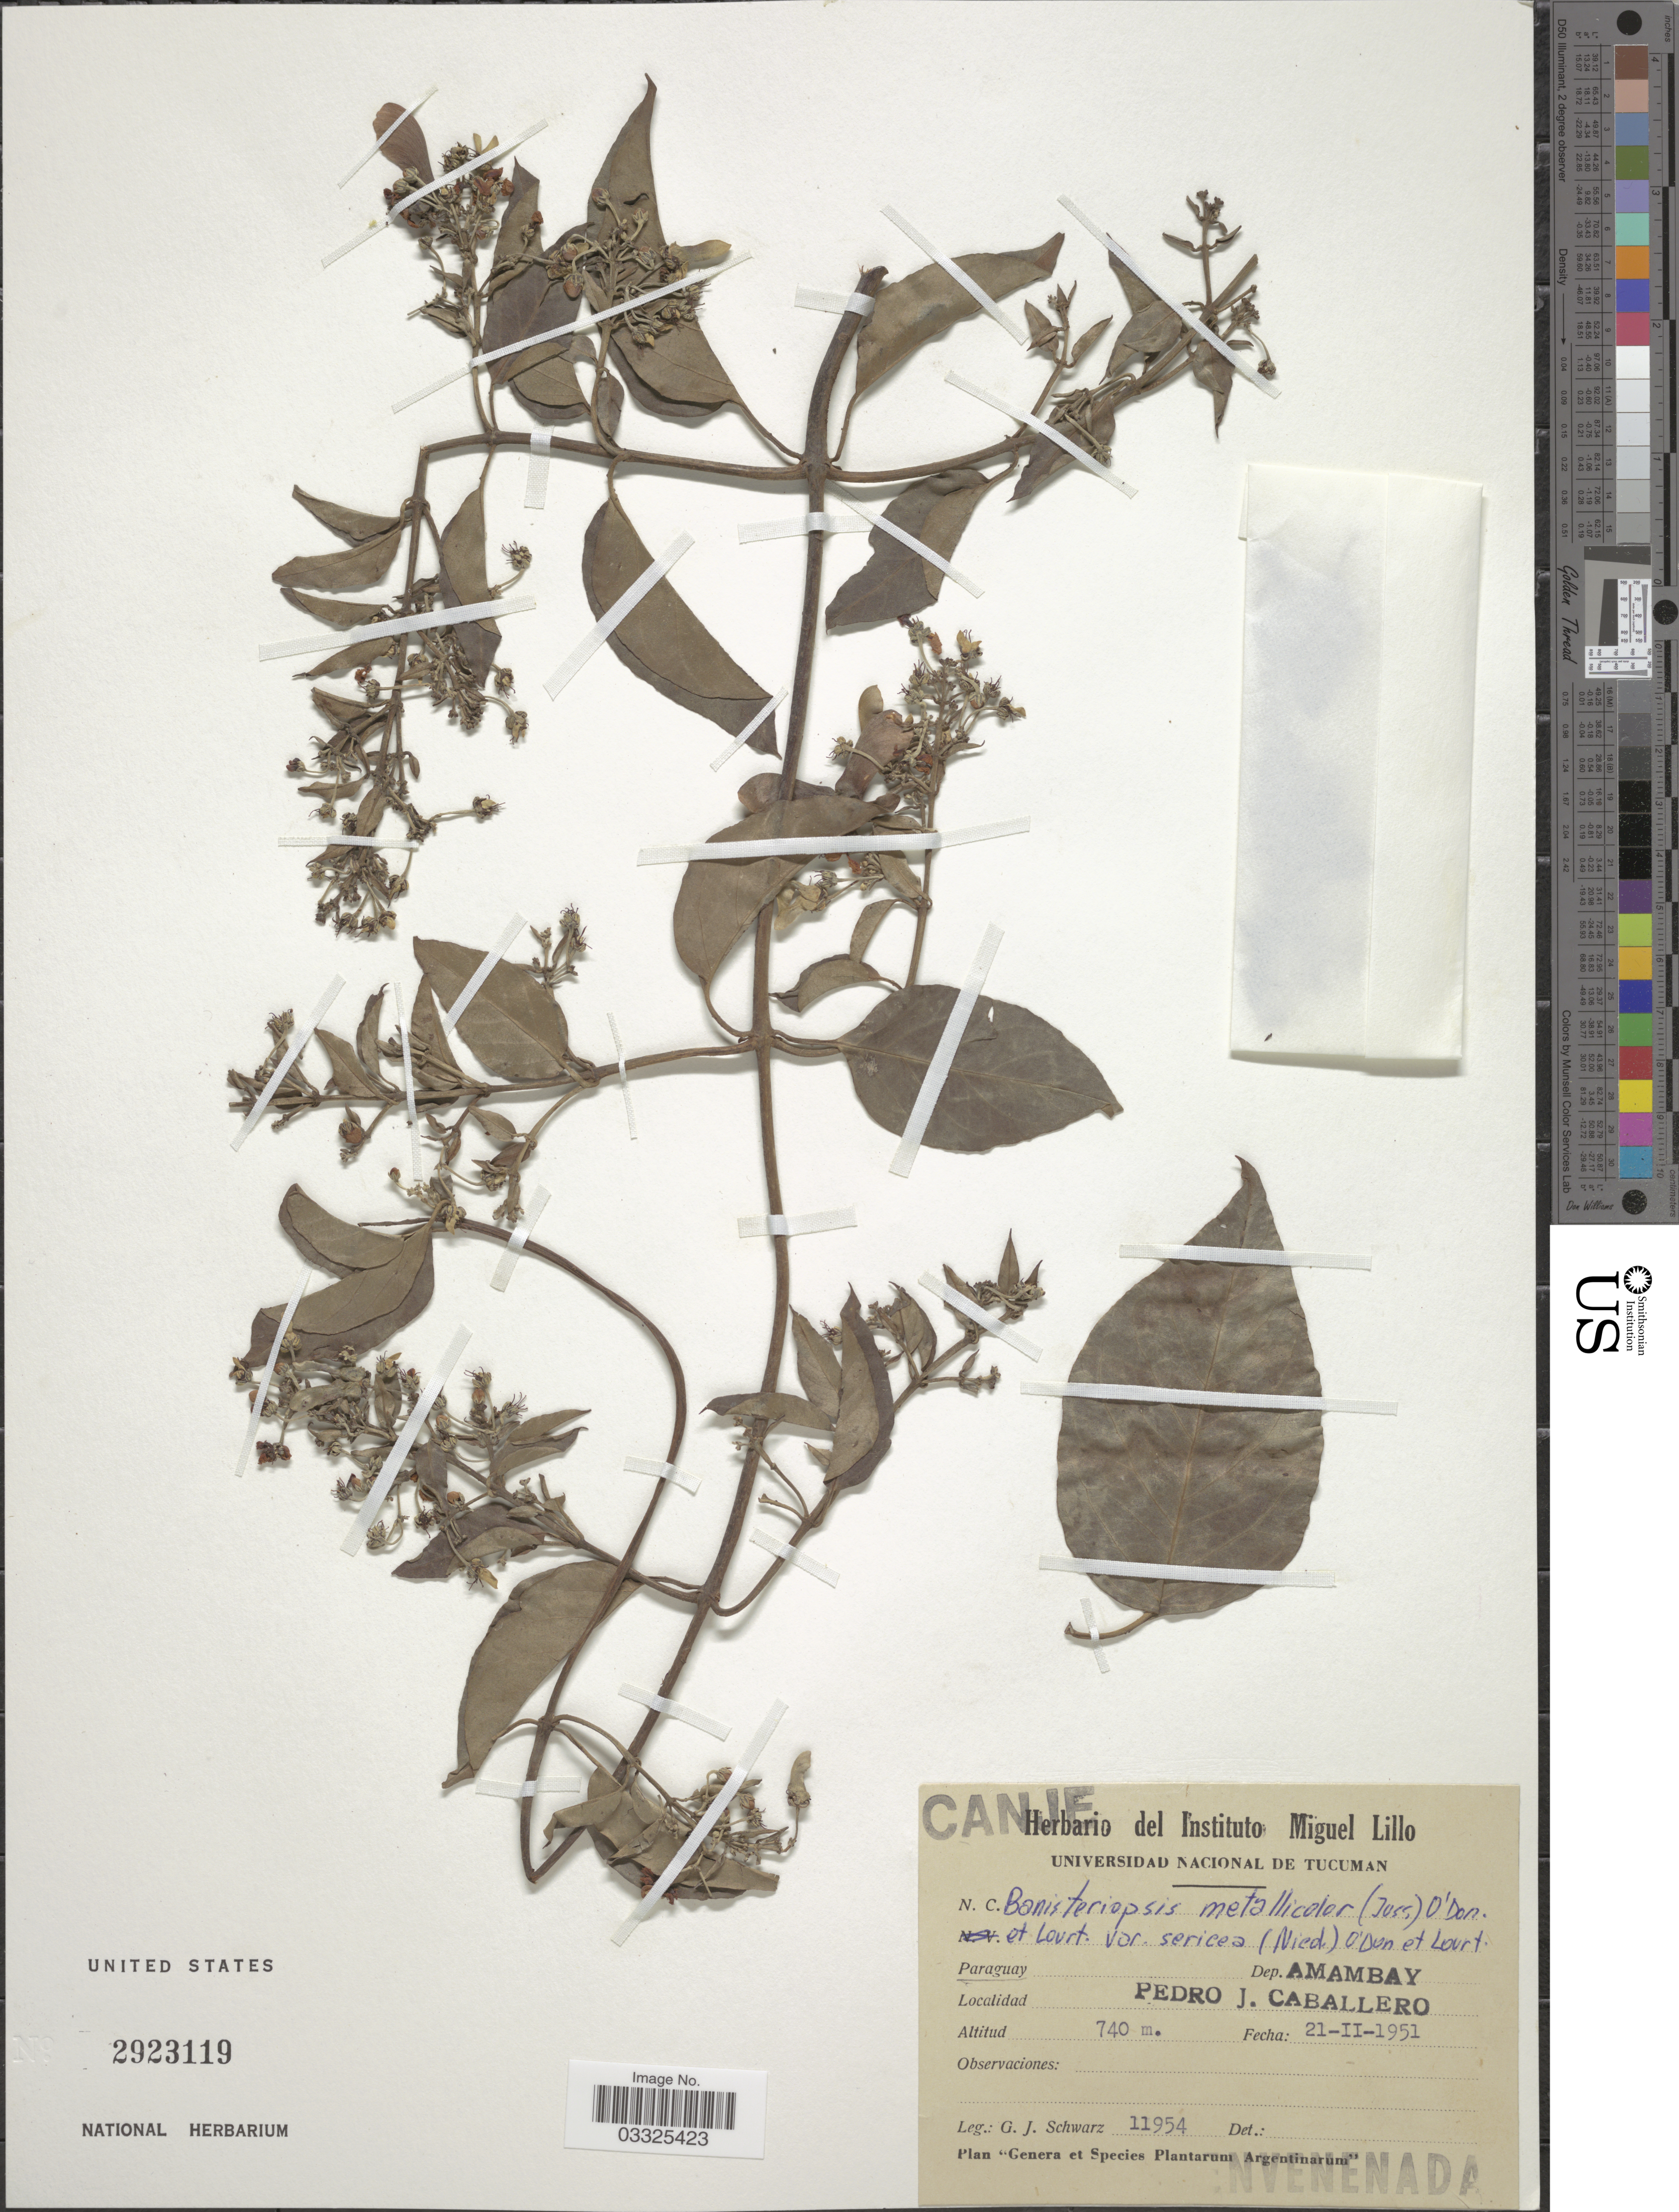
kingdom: Plantae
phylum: Tracheophyta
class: Magnoliopsida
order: Malpighiales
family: Malpighiaceae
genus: Banisteriopsis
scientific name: Banisteriopsis muricata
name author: (Cav.) Cuatrec.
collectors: G. J. Schwarz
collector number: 11954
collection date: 1951-02-21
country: Paraguay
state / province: Amambay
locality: Dep. Amambay, Pedro J. Caballero.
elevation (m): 740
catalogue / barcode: US 2923119